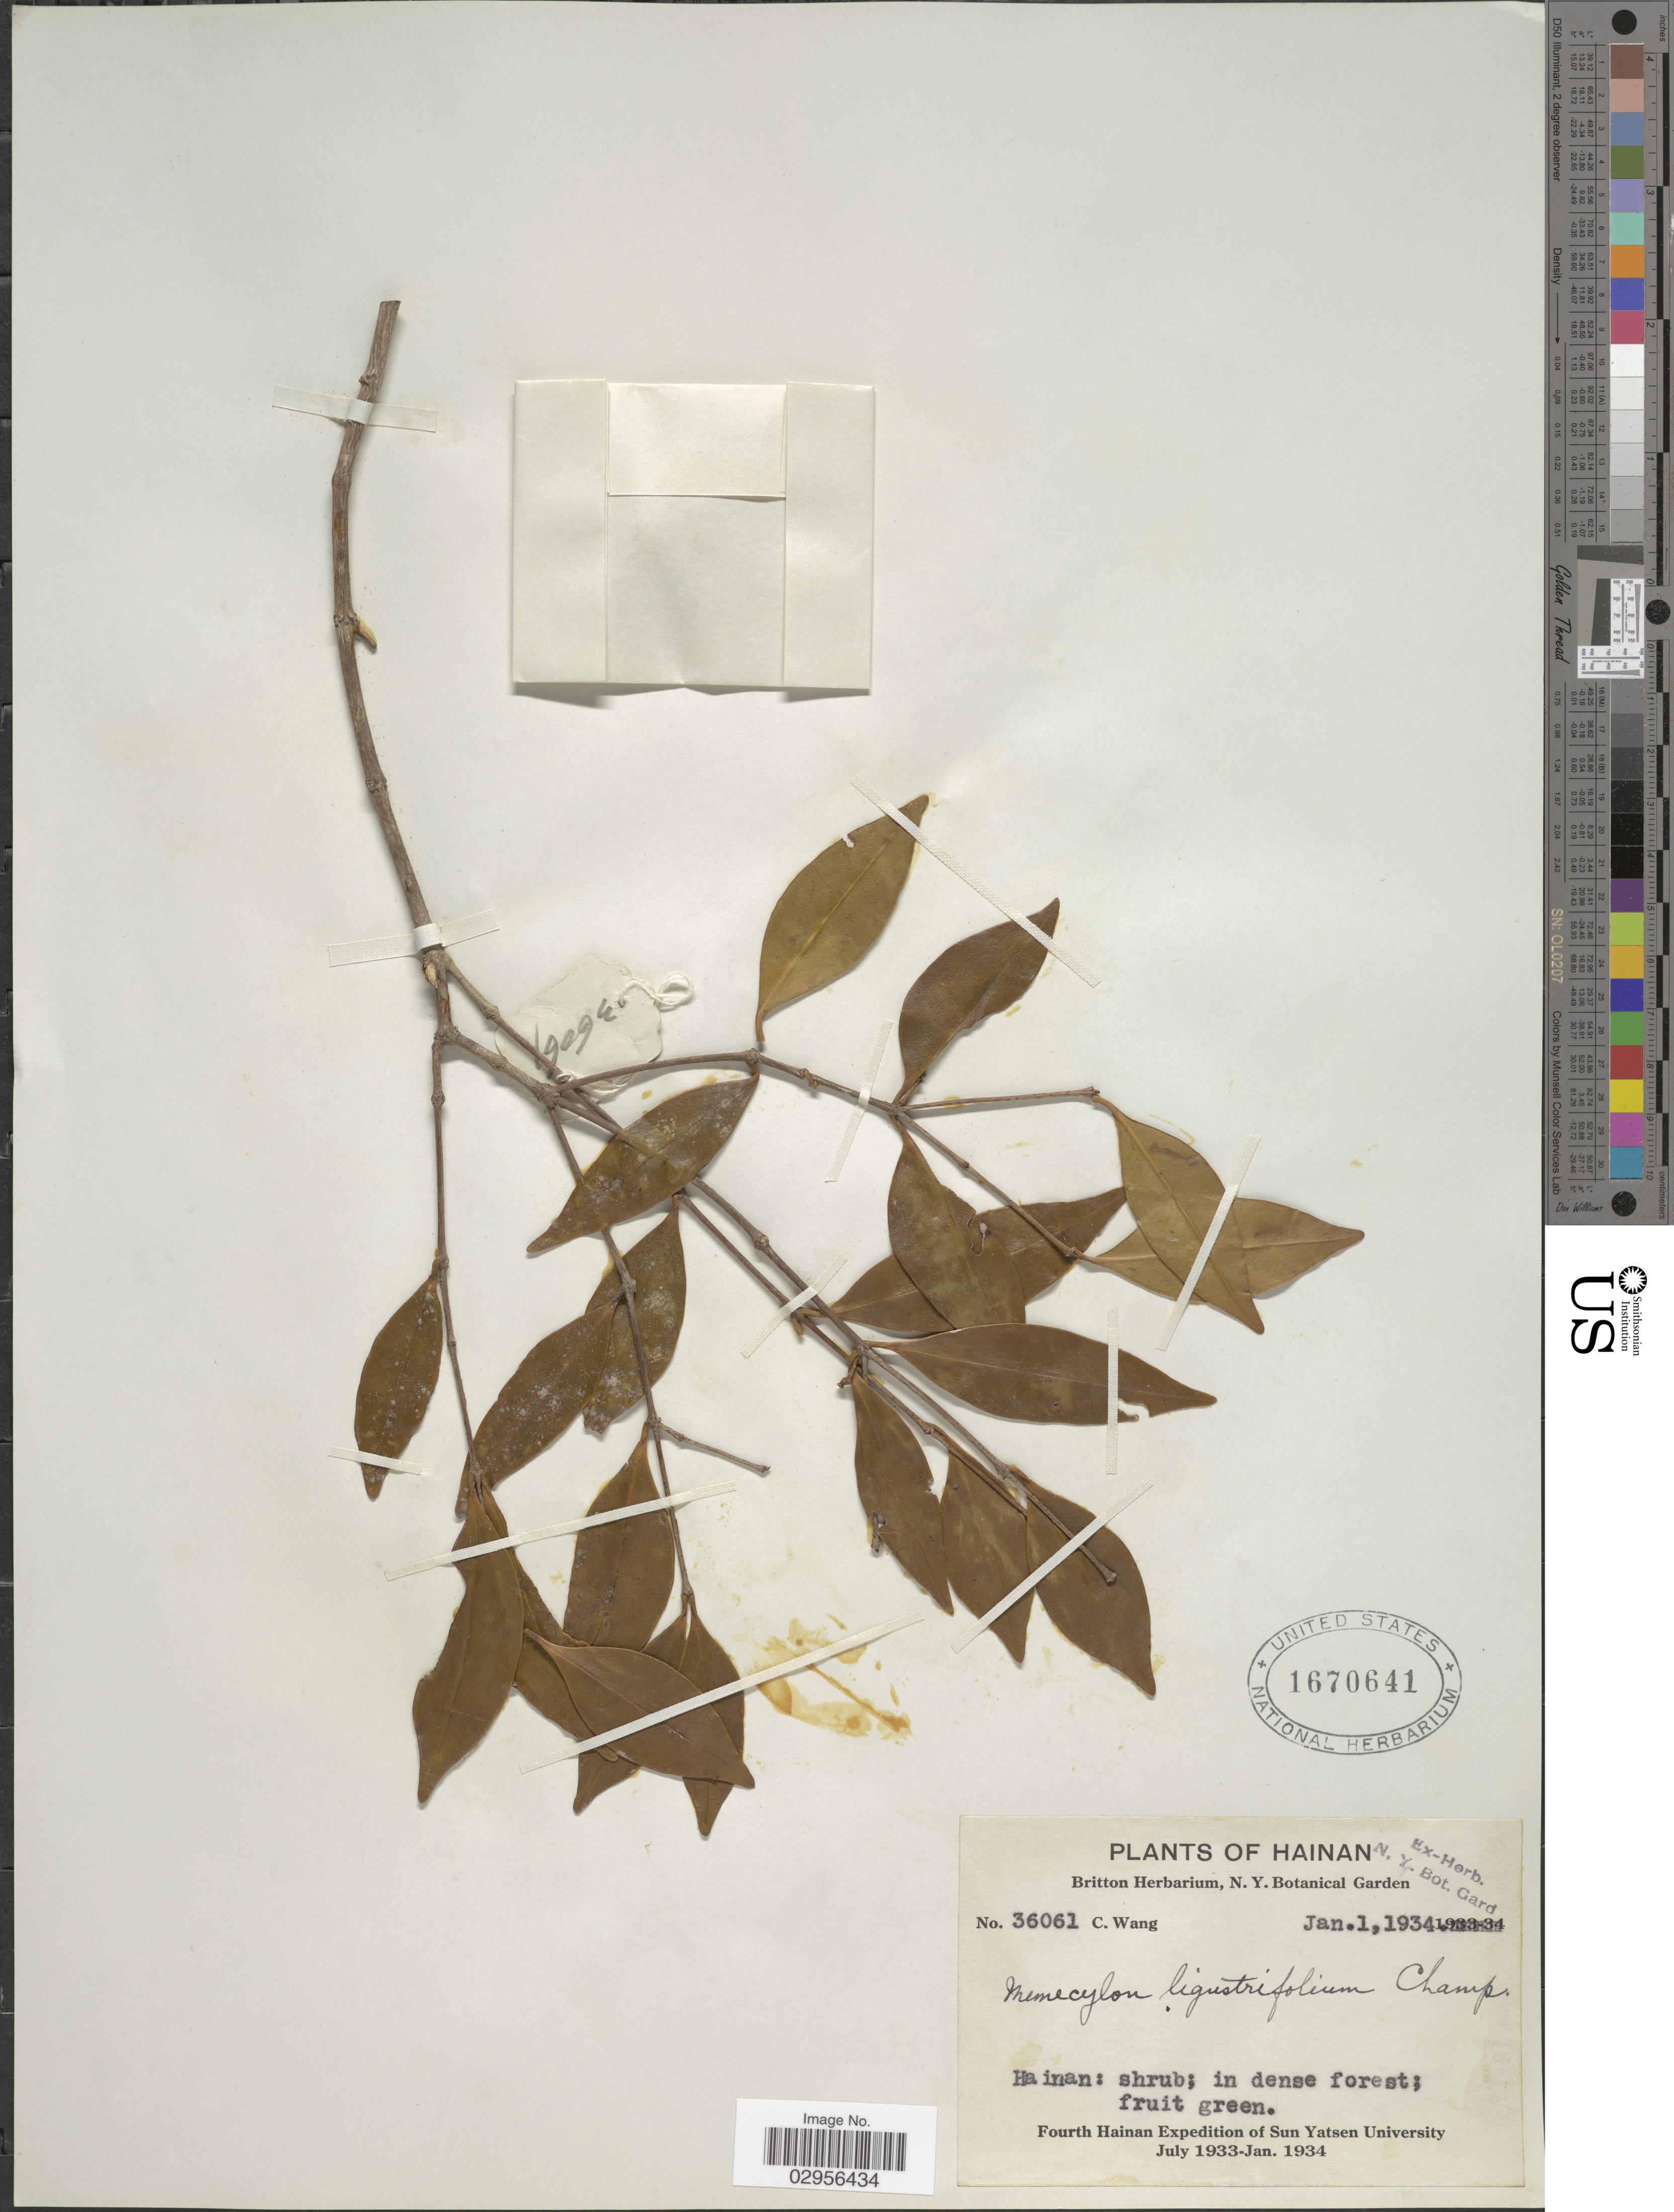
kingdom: Plantae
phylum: Tracheophyta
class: Magnoliopsida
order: Myrtales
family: Melastomataceae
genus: Memecylon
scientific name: Memecylon ligustrifolium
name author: Champ. ex Benth.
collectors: C. Wang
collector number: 36061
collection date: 1934-01-01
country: China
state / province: Hainan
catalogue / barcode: US 1670641